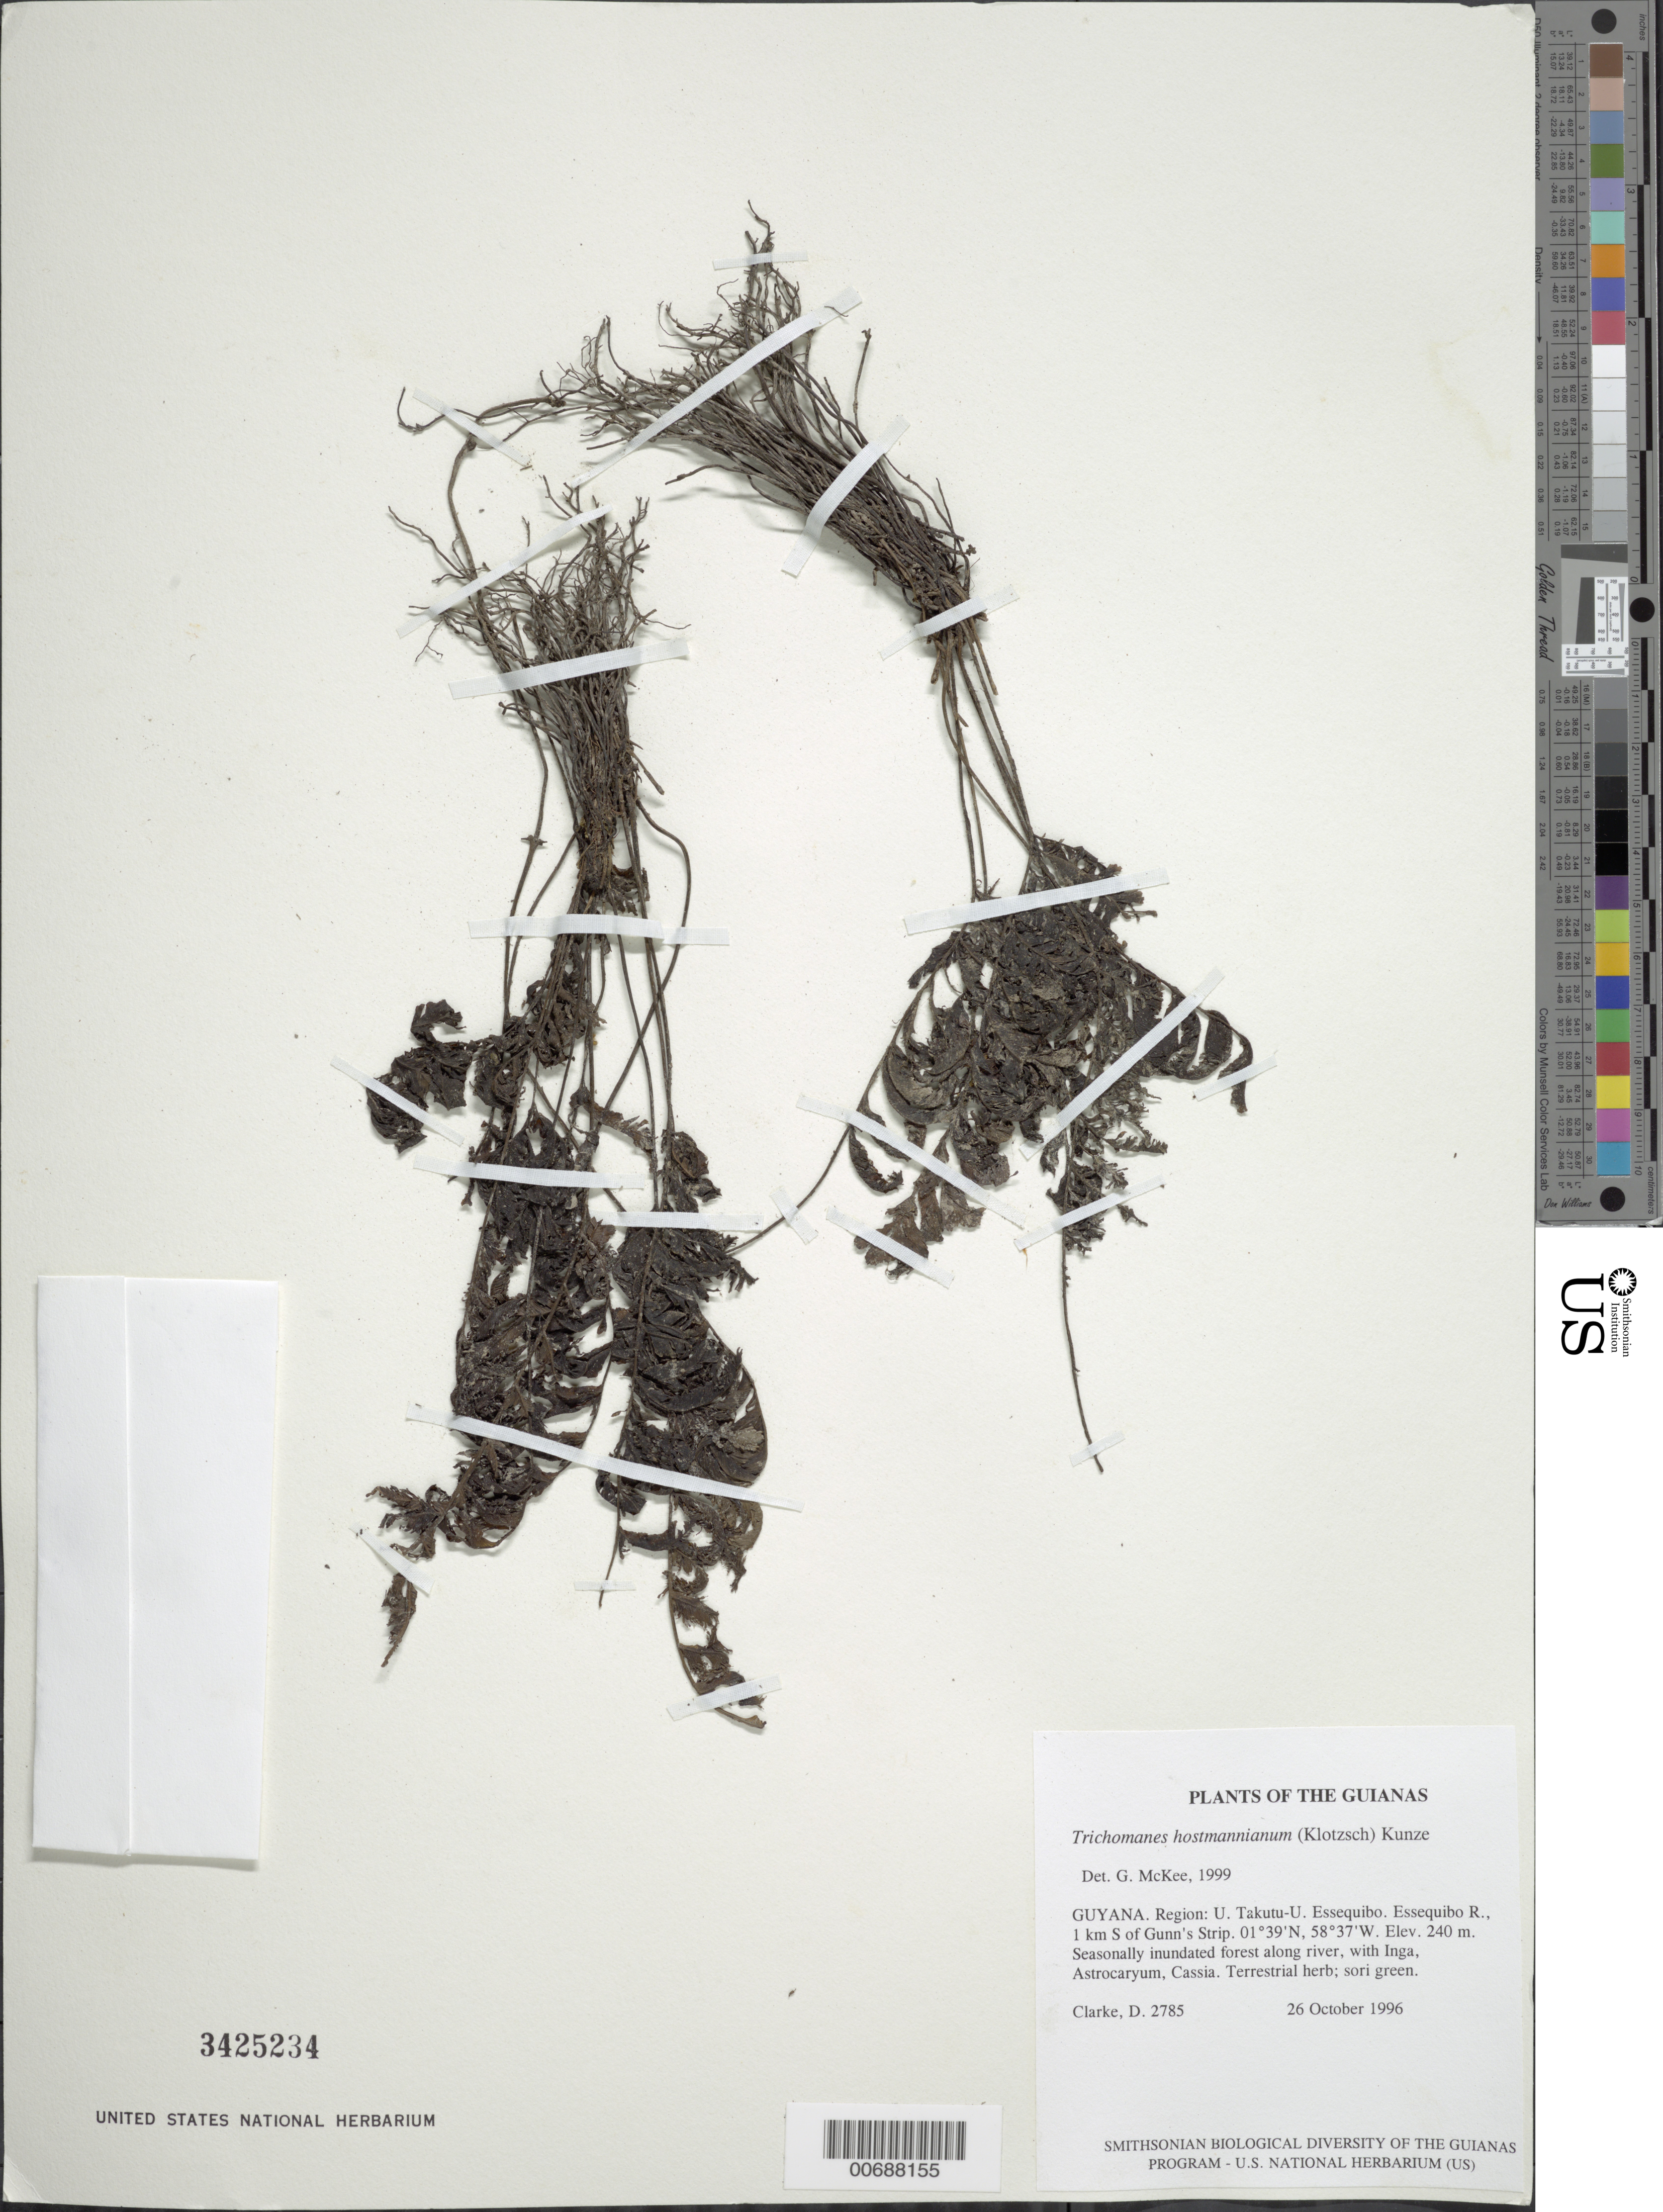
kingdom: Plantae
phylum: Tracheophyta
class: Polypodiopsida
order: Hymenophyllales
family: Hymenophyllaceae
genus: Trichomanes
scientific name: Trichomanes hostmannianum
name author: (Klotzsch) Kunze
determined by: McKee, G. S., (US), NMNH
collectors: H. D. Clarke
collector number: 2785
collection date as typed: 26 October 1996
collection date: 1996-10-26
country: Guyana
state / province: U. Takutu-U. Essequibo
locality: Essequibo R., 1 km S of Gunn's Strip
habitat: Seasonally inundated forest along river, with Inga, Astrocaryum, Cassia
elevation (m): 240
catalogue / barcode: US 3425234